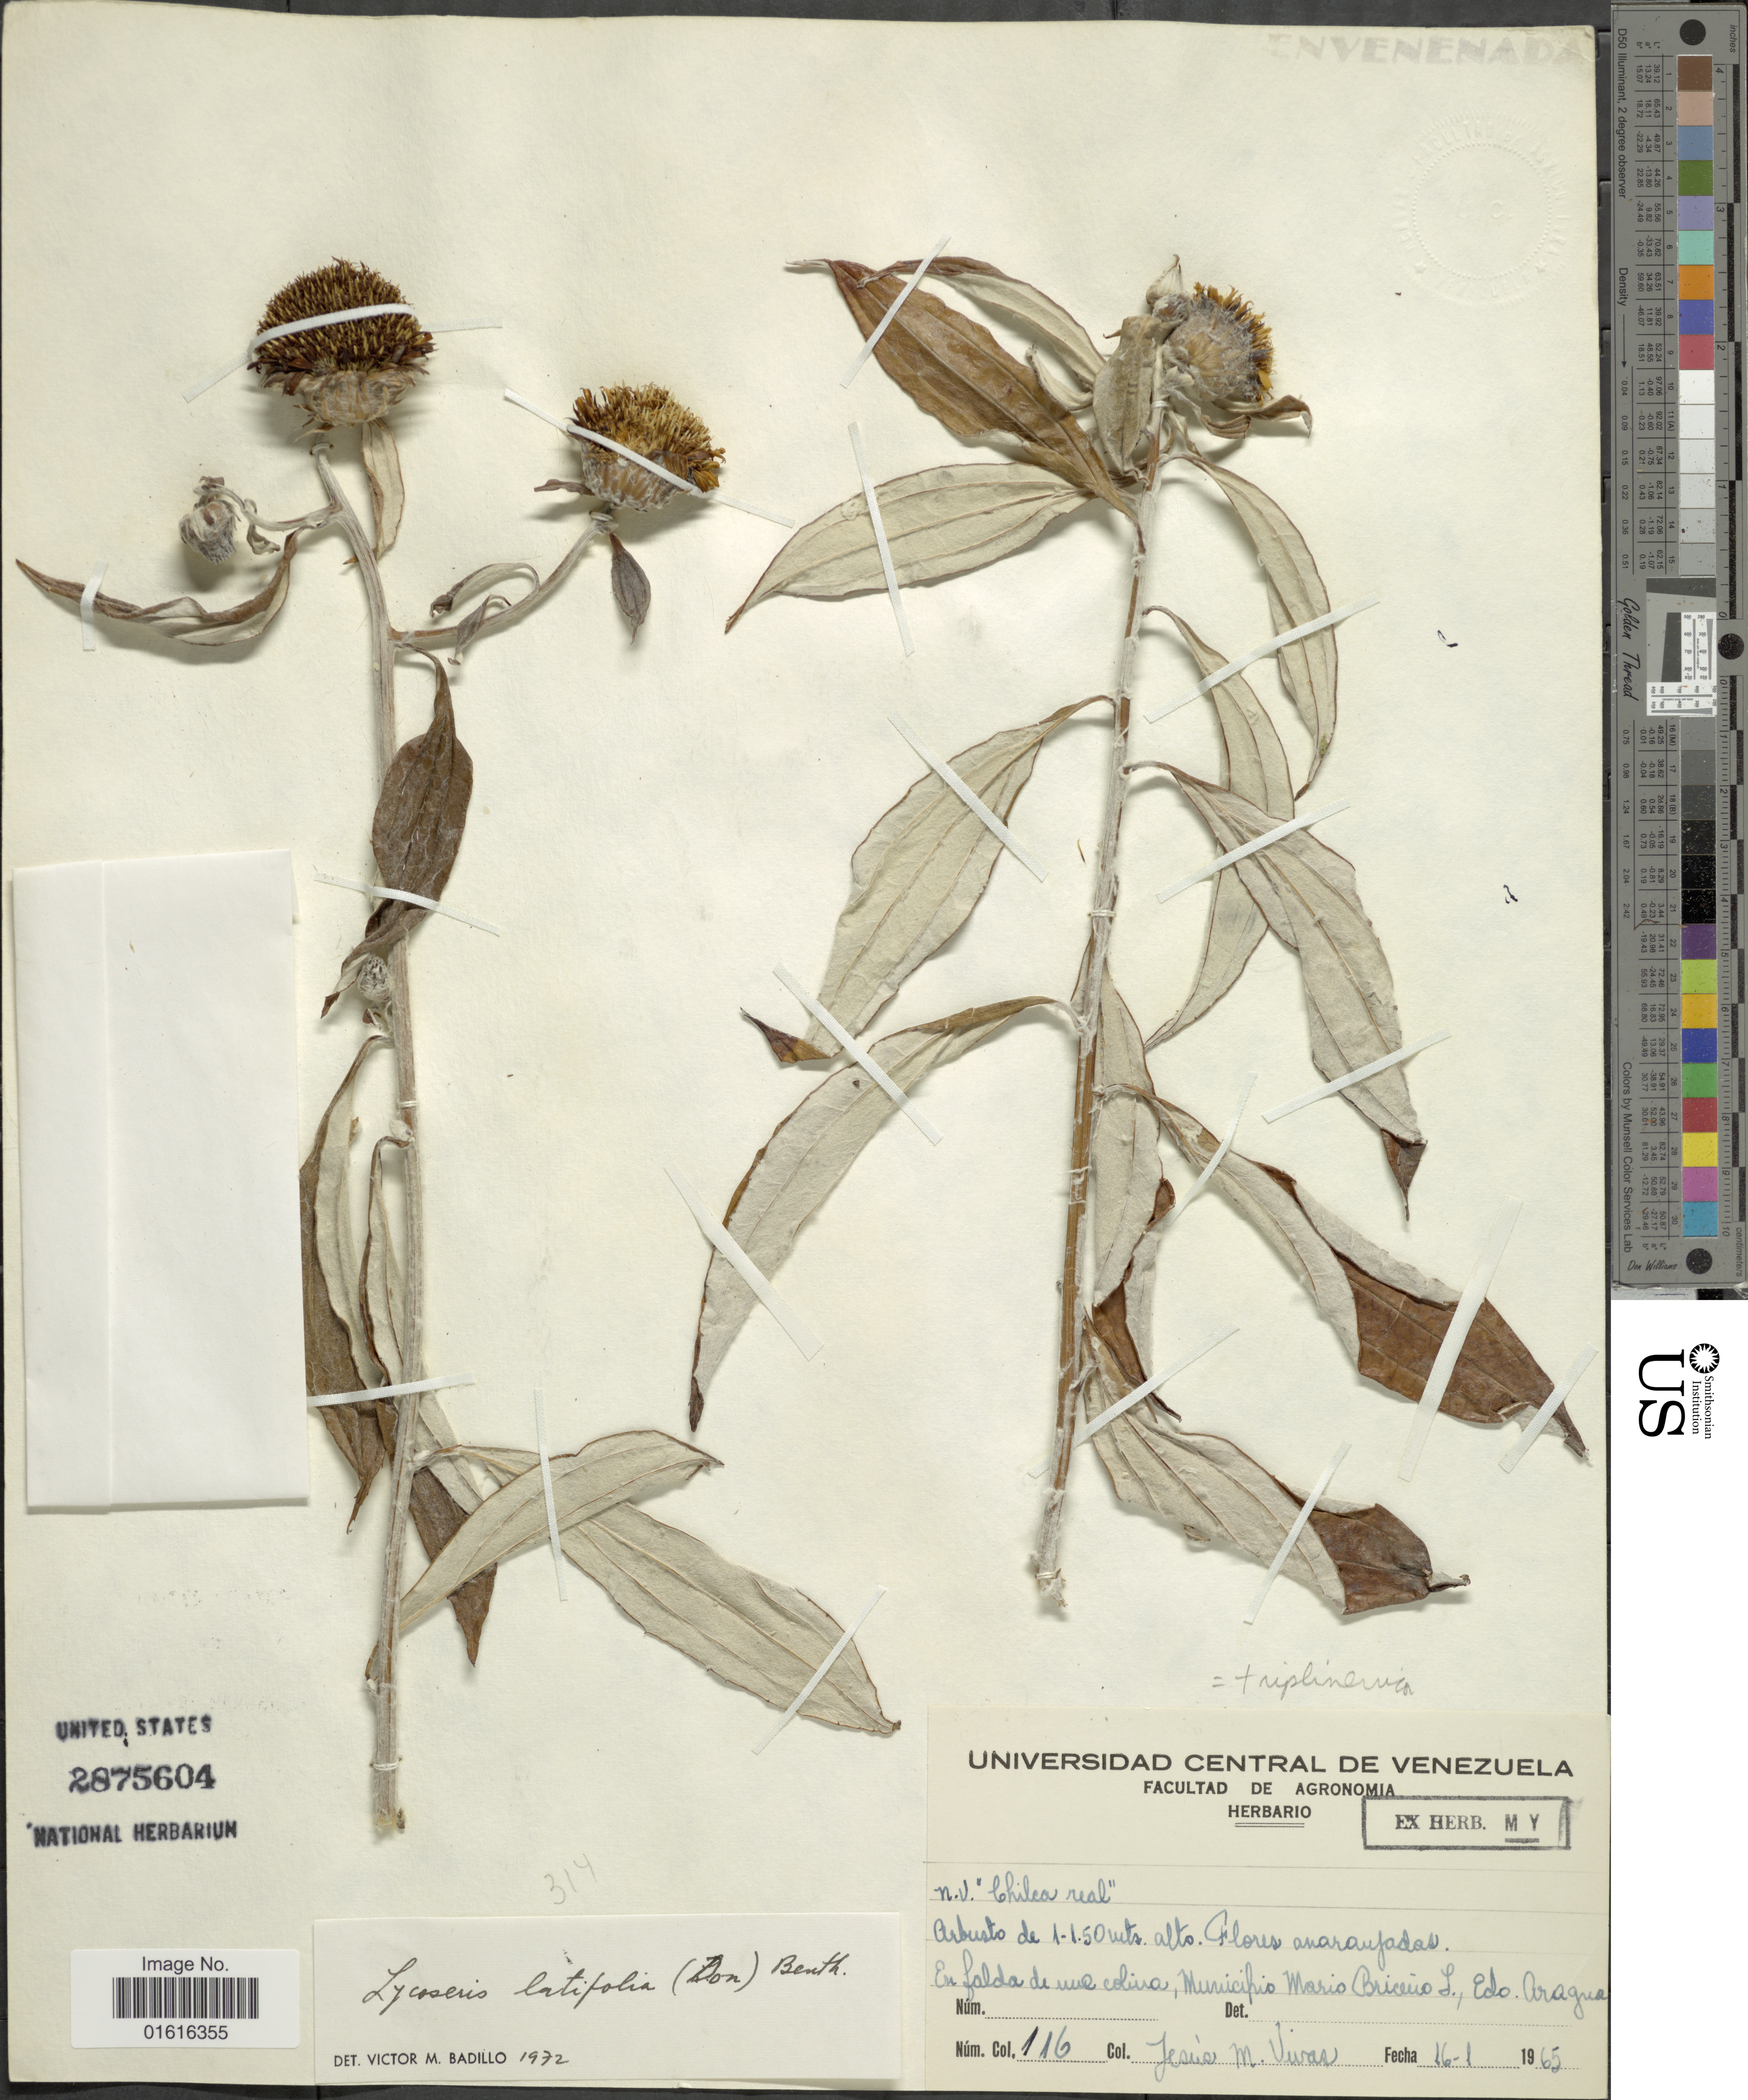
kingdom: Plantae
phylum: Tracheophyta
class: Magnoliopsida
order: Asterales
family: Asteraceae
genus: Lycoseris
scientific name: Lycoseris triplinervia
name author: Less.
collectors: J. Vivas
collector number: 116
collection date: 1965-01-16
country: Venezuela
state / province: Aragua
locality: En falda de una colina, Muncipio Mario Briceno I.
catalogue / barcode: US 2875604